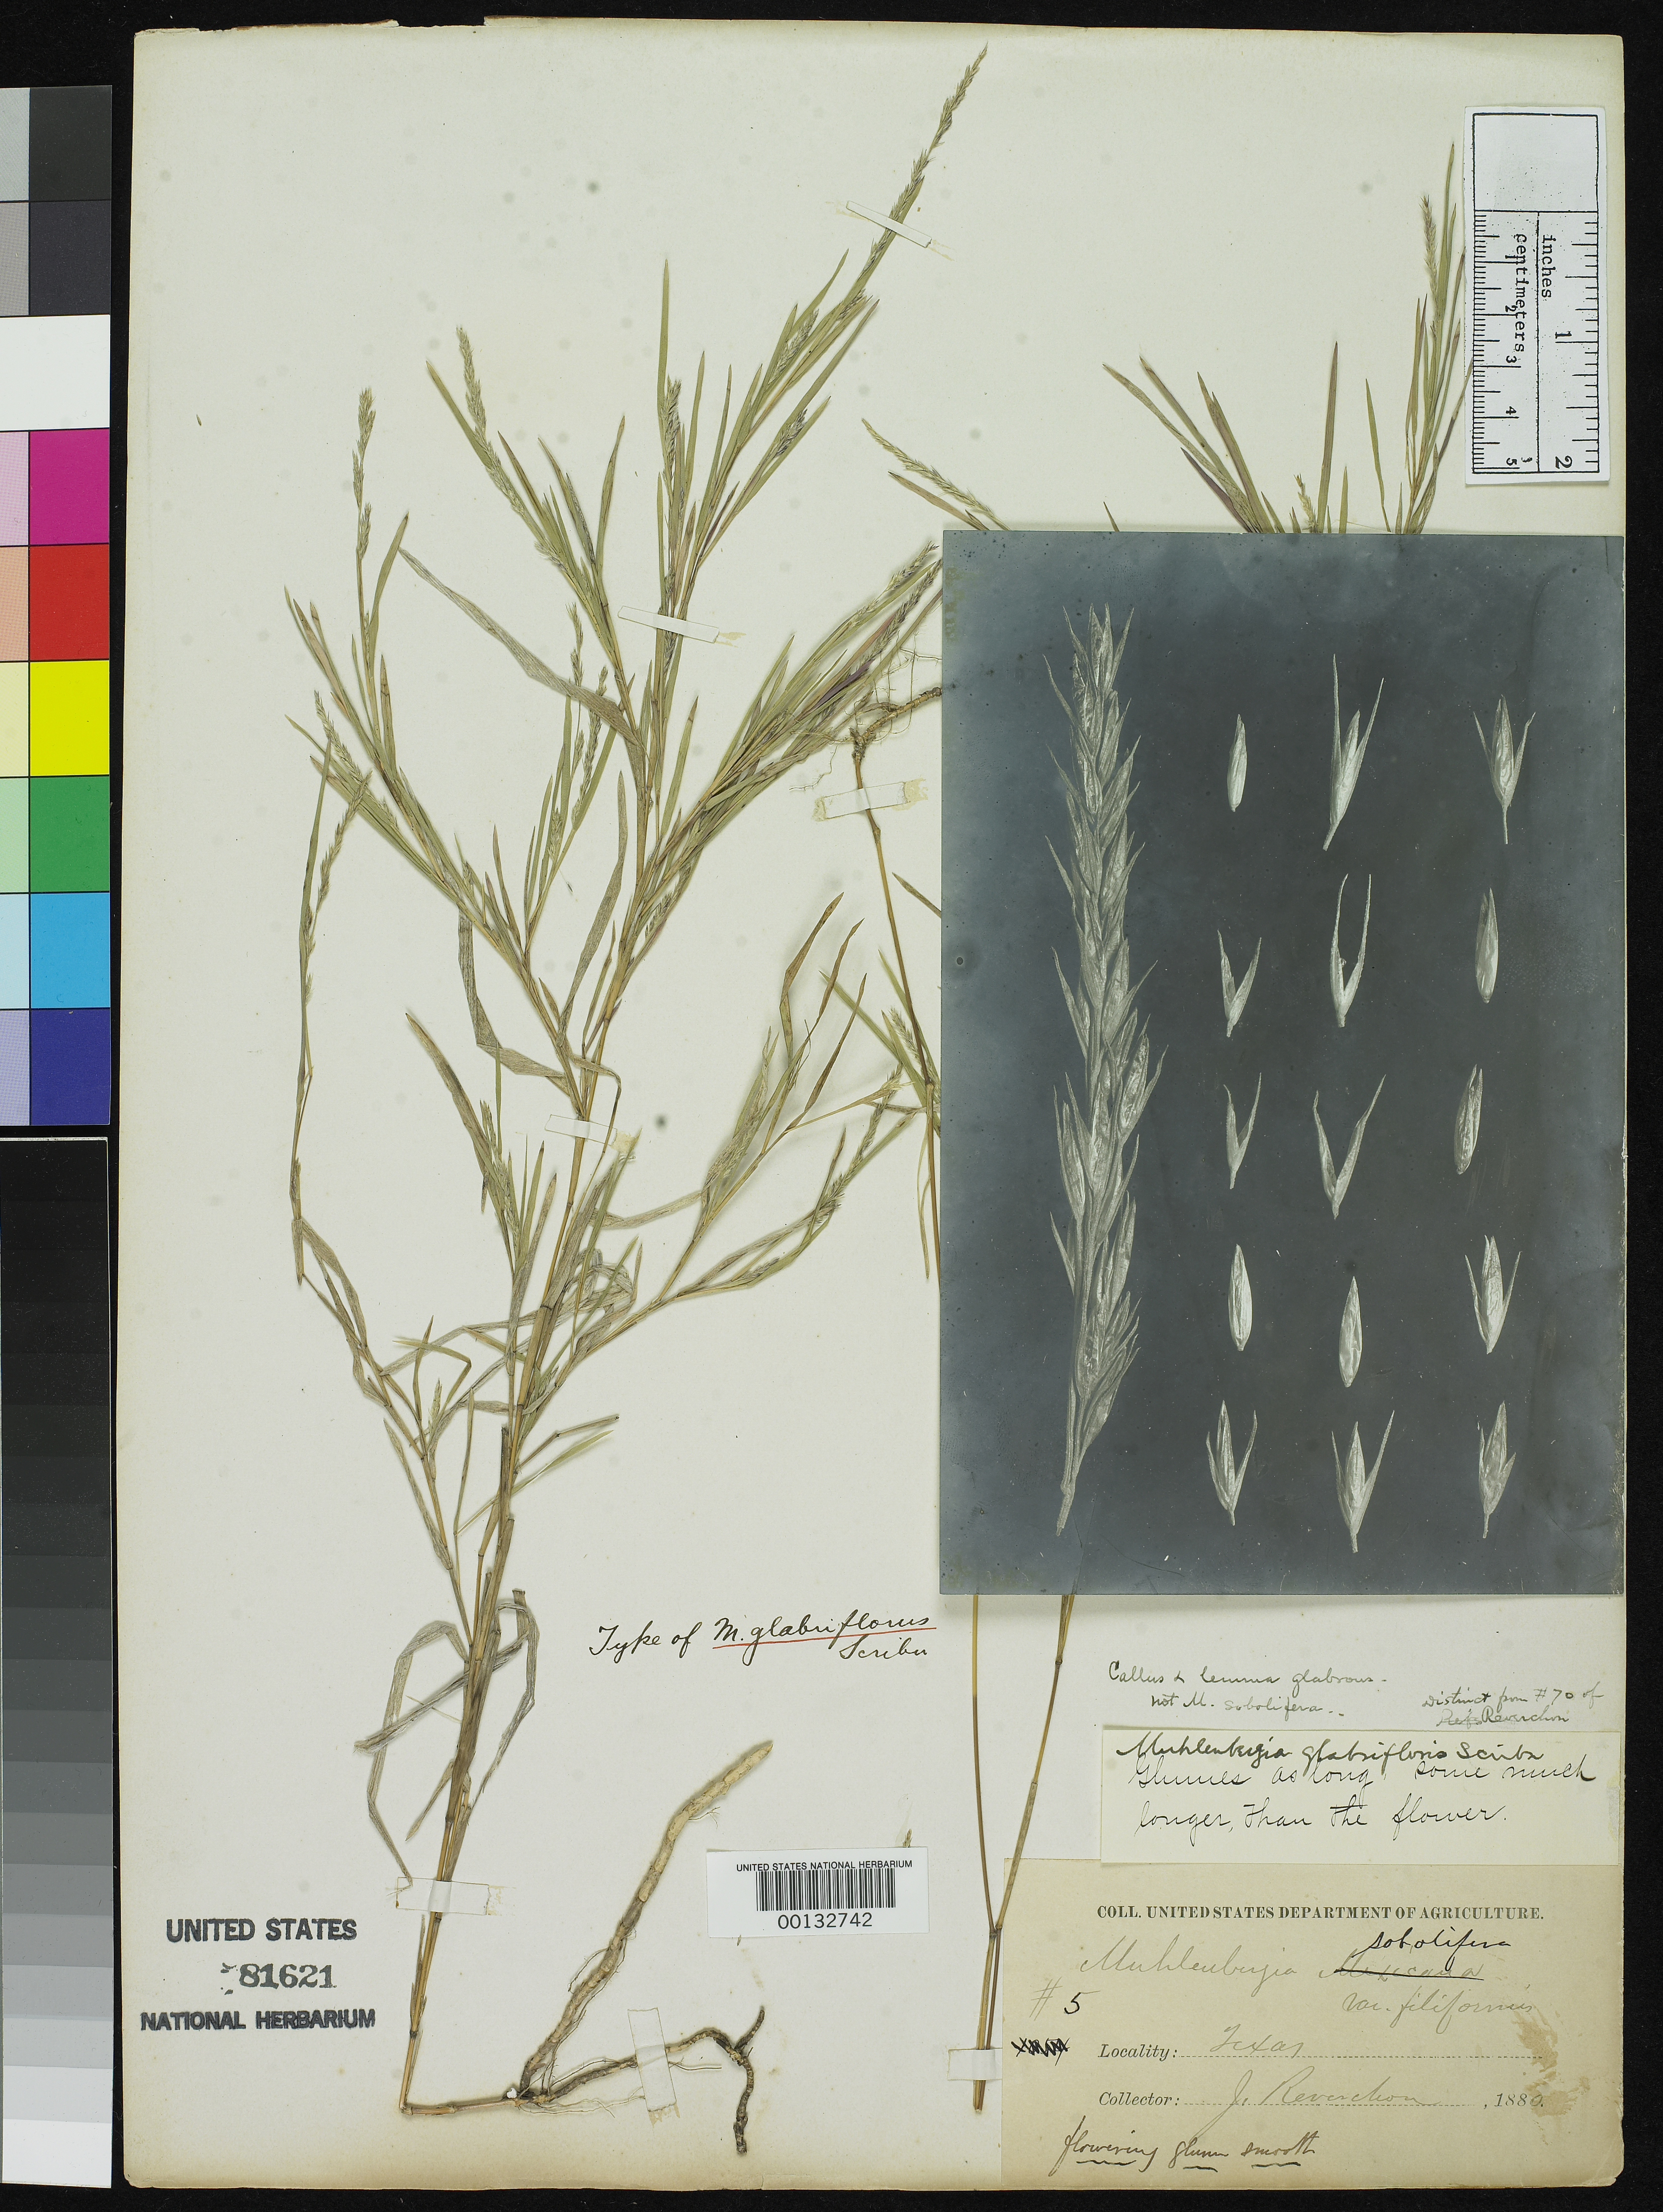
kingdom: Plantae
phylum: Tracheophyta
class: Liliopsida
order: Poales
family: Poaceae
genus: Muhlenbergia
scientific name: Muhlenbergia glabrifloris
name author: Scribn.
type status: Isotype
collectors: J. Reverchon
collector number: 5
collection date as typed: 1880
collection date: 1880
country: United States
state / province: Texas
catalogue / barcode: US 81621